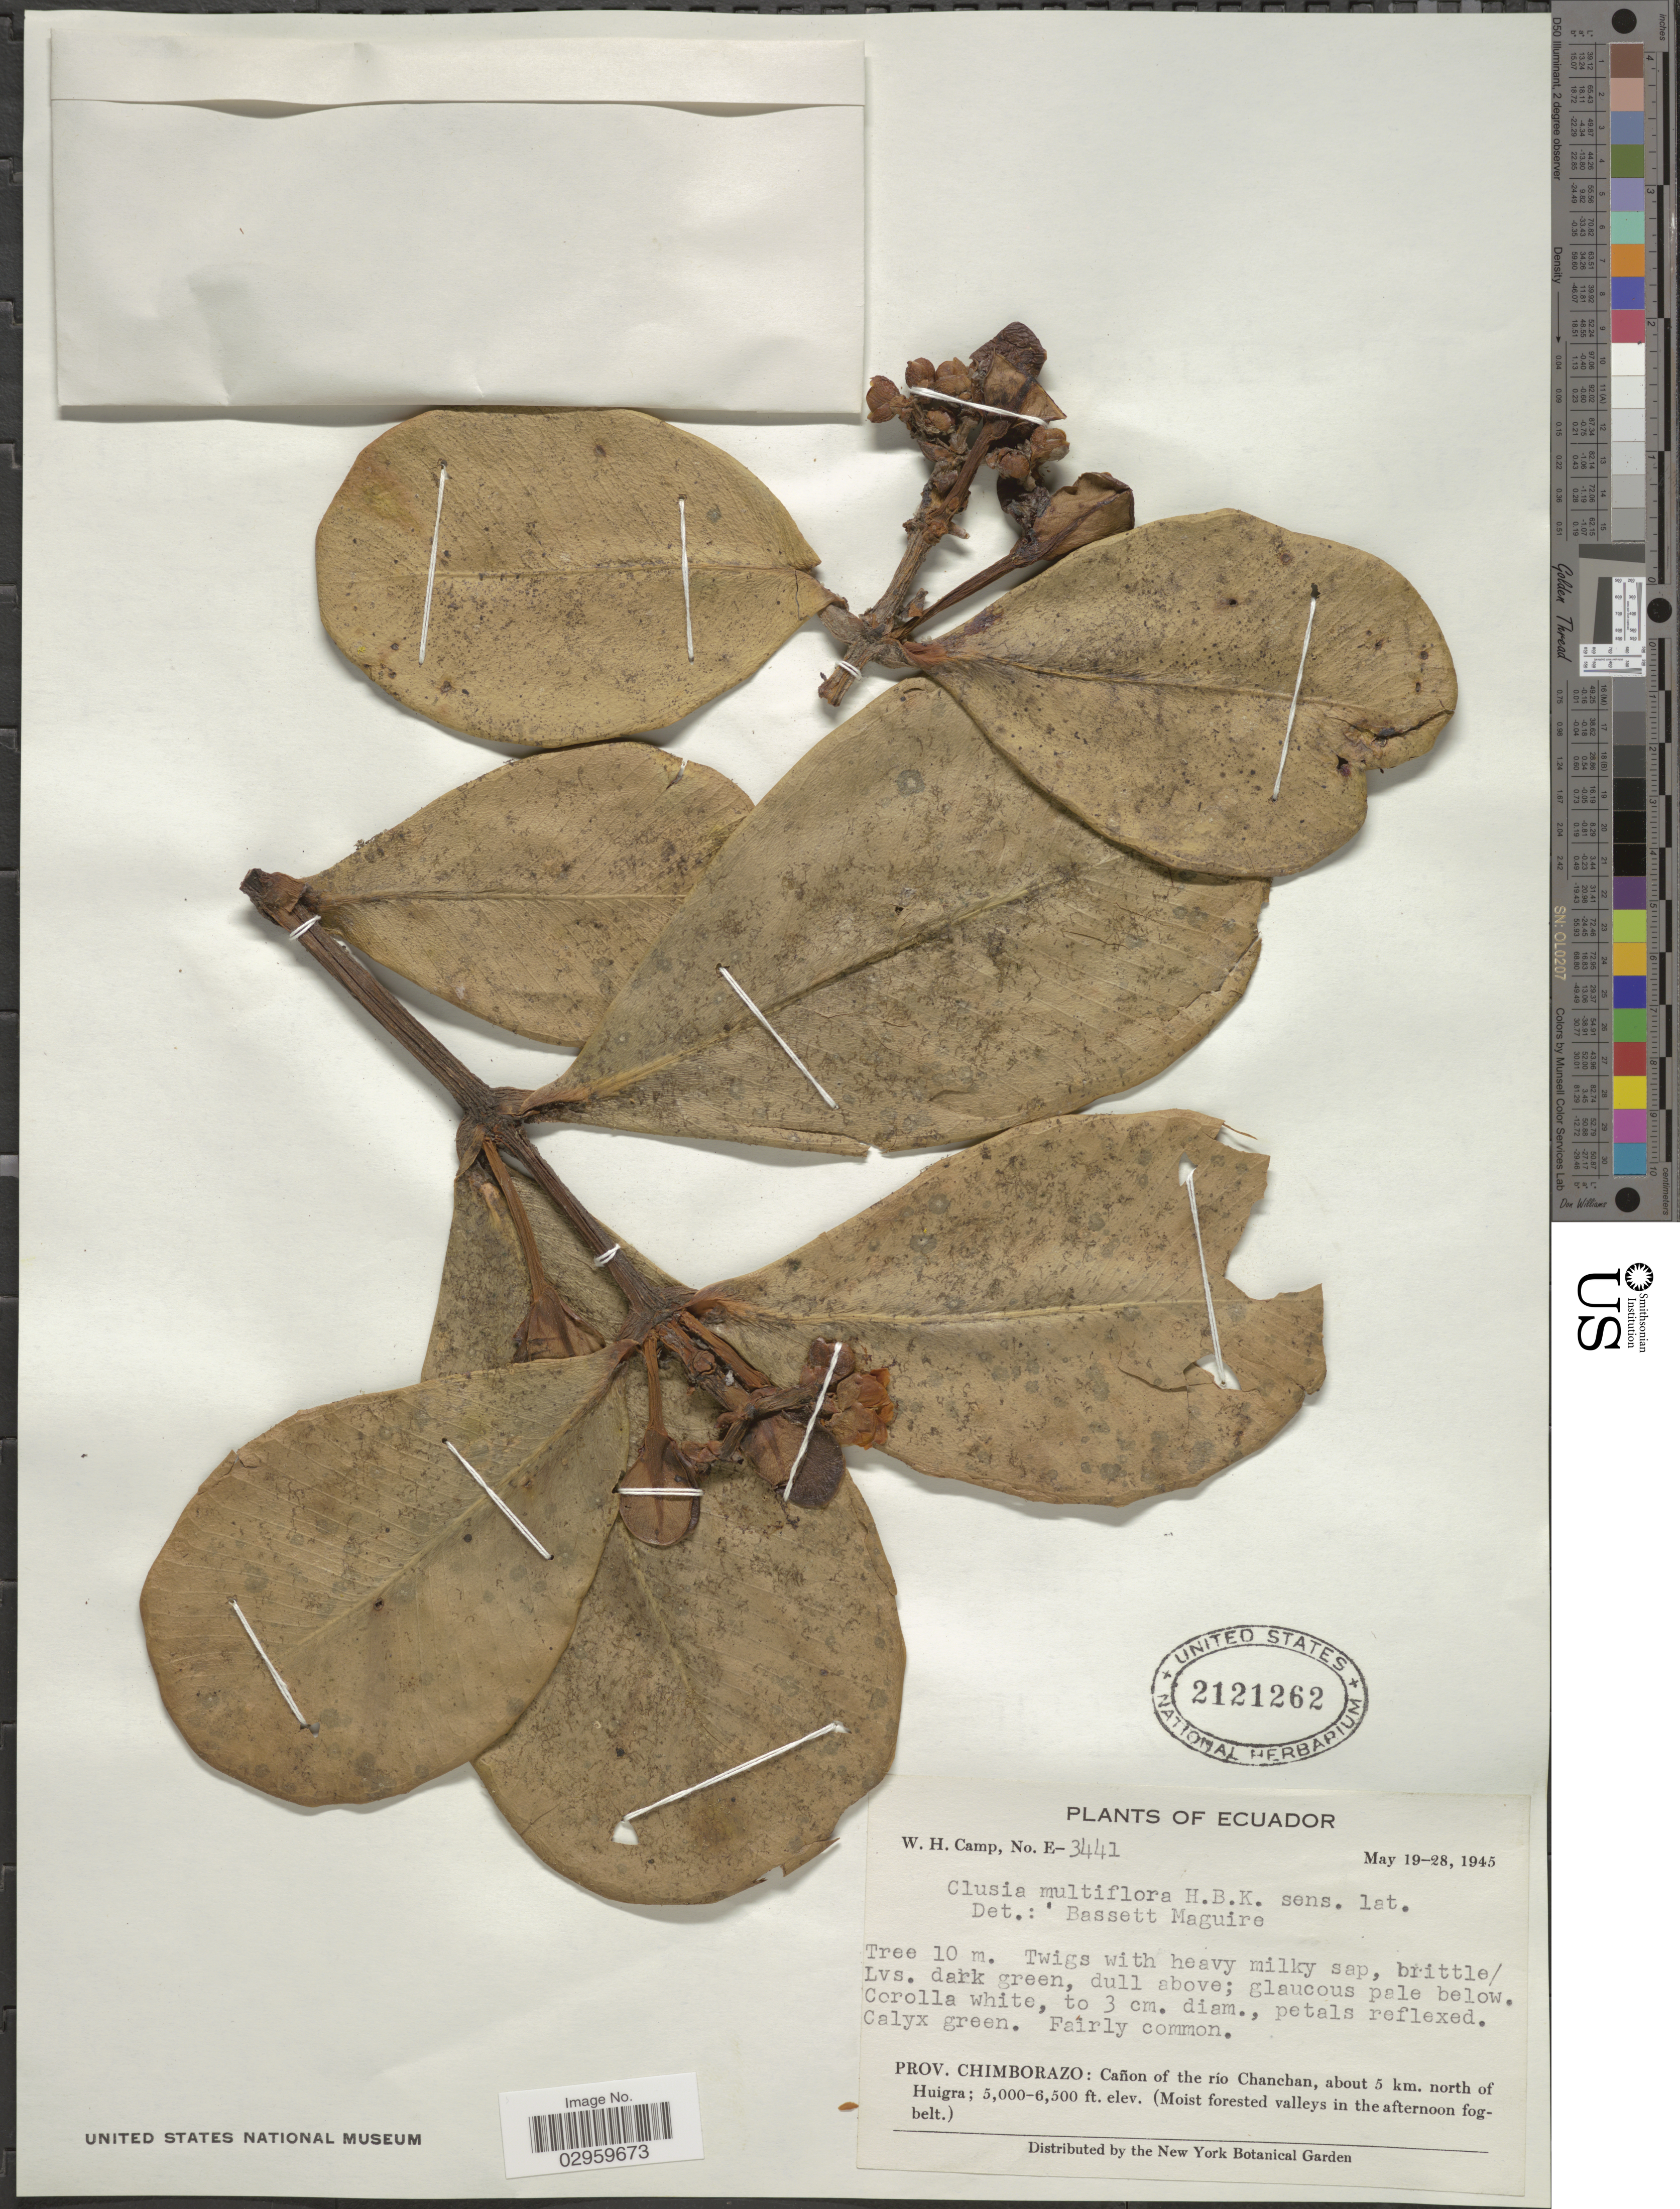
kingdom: Plantae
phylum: Tracheophyta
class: Magnoliopsida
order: Malpighiales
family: Clusiaceae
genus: Clusia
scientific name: Clusia multiflora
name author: Kunth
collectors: W. H. Camp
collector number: E-3441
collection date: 1945-05-19/1945-05-28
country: Ecuador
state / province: Chimborazo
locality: Cañon of the río Chanchan, about 5 km. north of Huigra.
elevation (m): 1524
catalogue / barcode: US 2121262